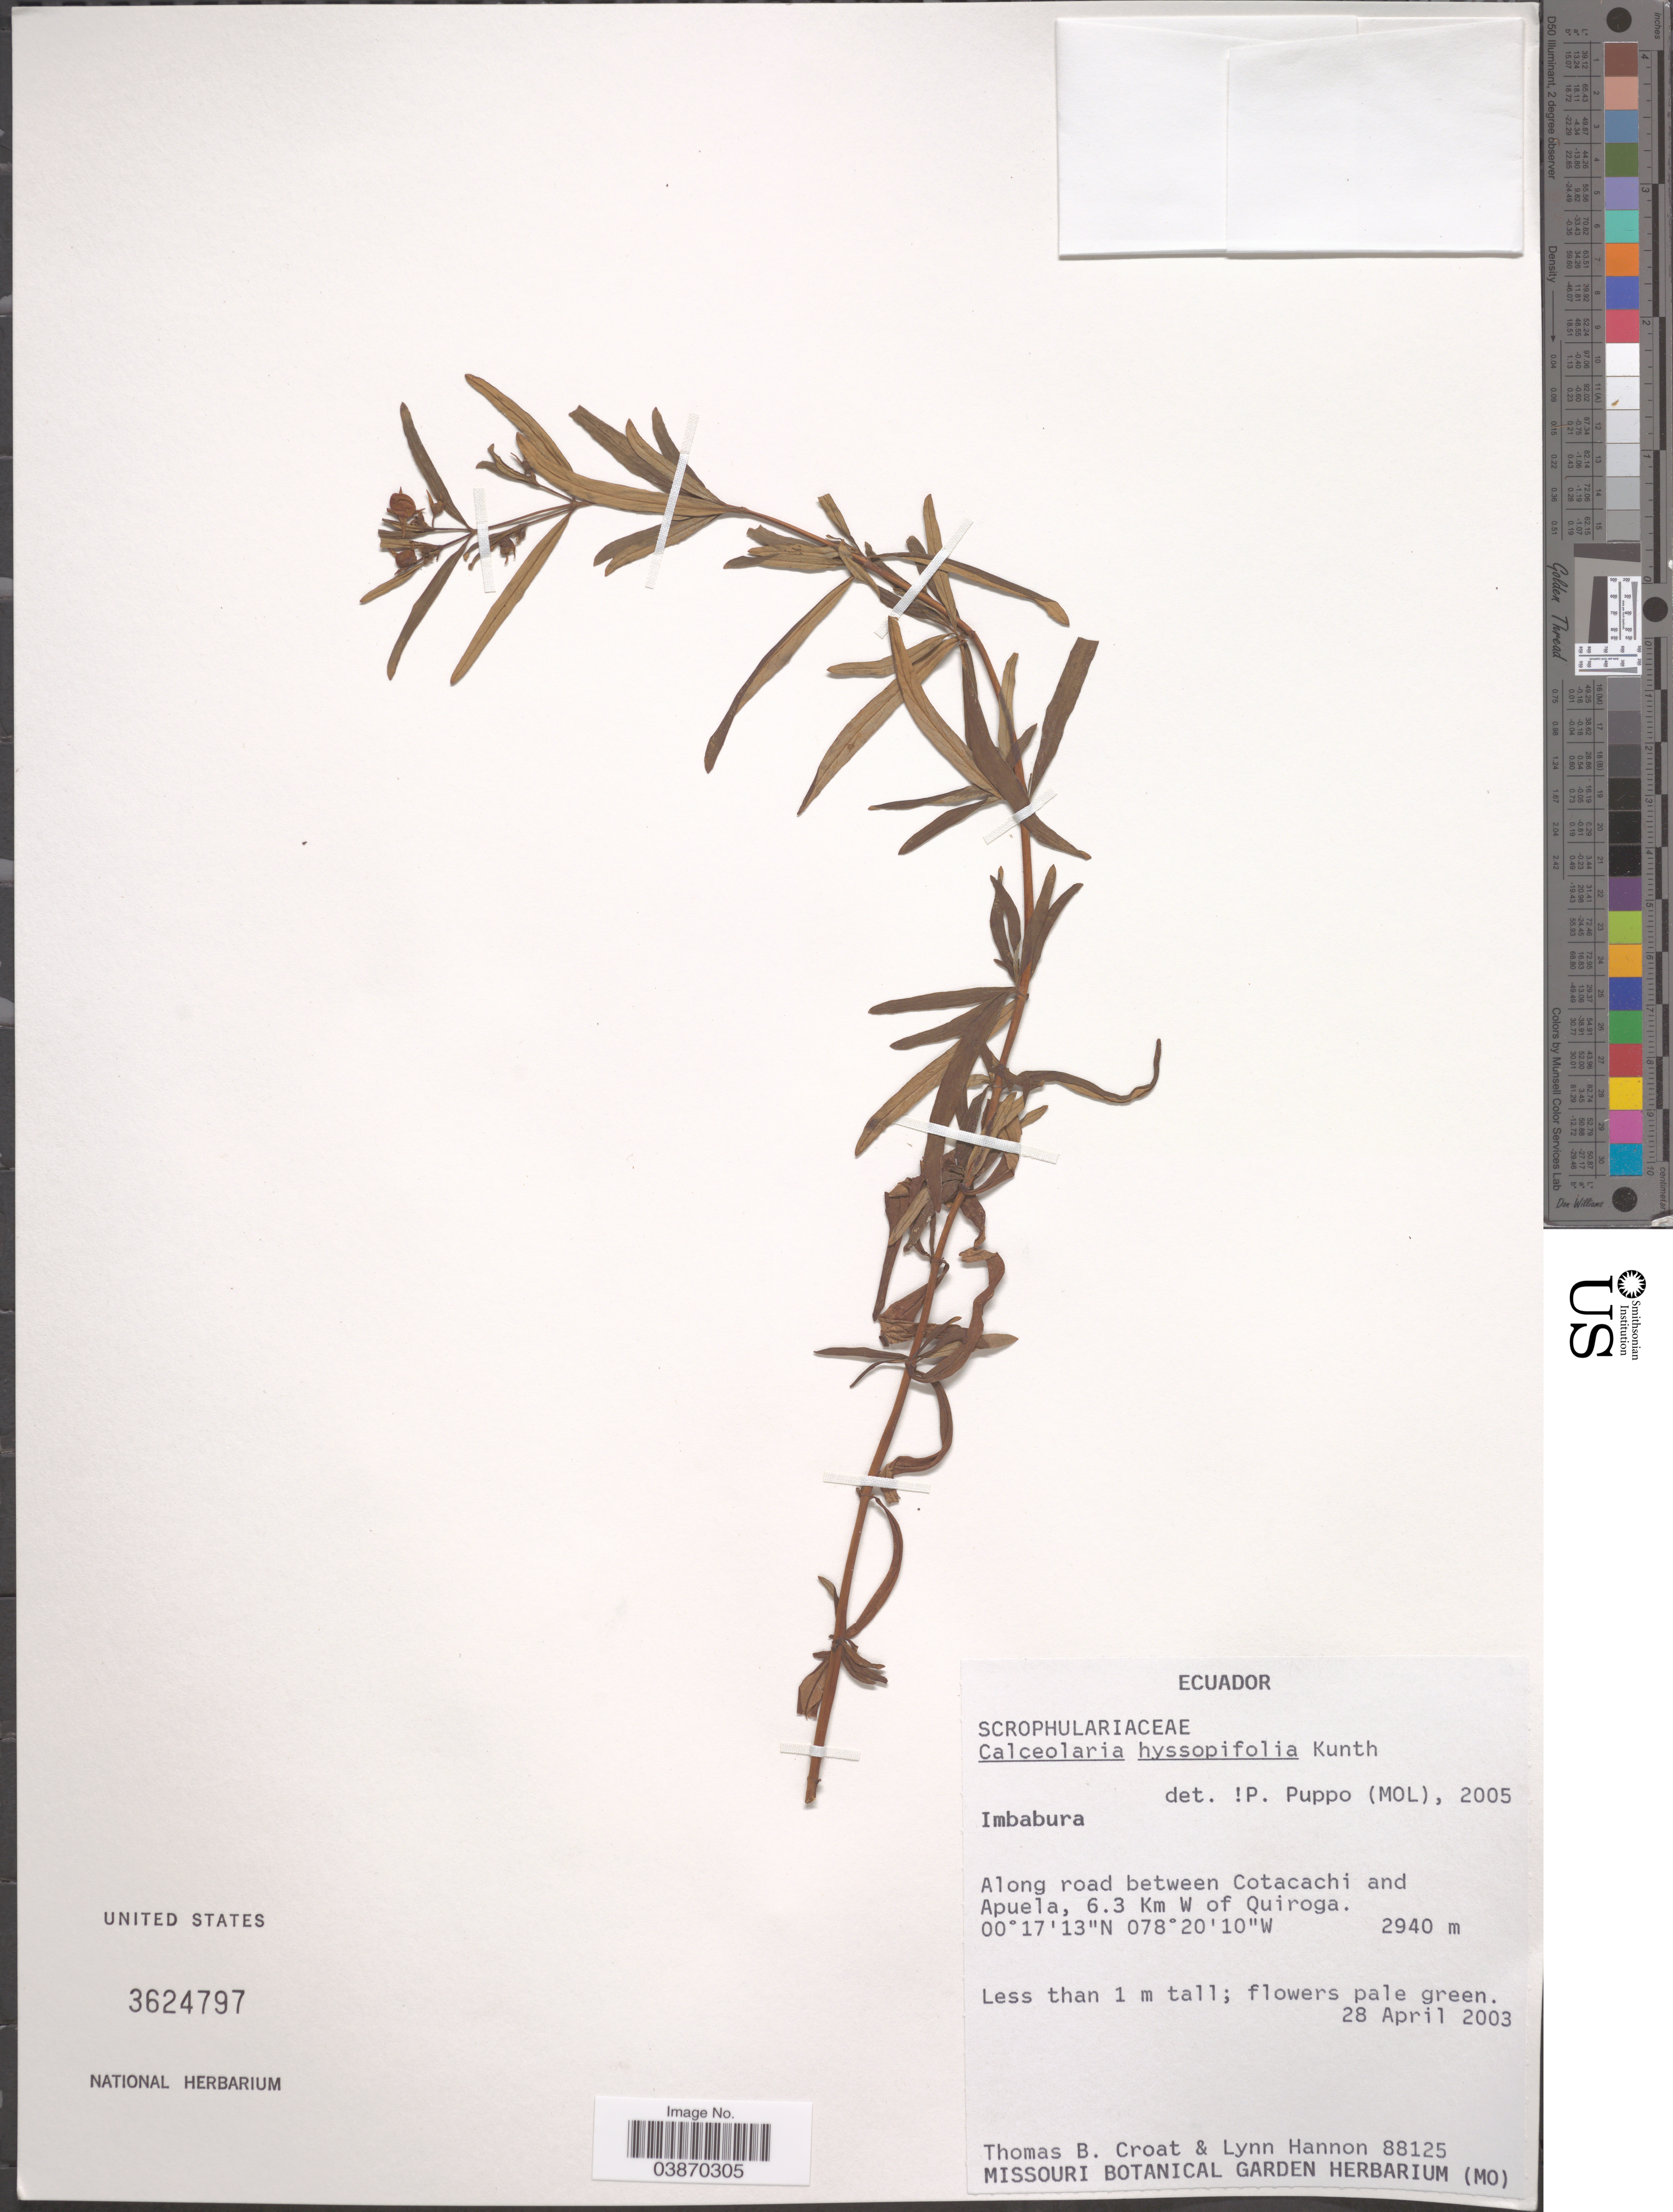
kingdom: Plantae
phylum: Tracheophyta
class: Magnoliopsida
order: Lamiales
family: Calceolariaceae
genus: Calceolaria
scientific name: Calceolaria hyssopifolia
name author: Kunth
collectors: T. B. Croat & L. Hannon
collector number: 88125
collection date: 2003-04-28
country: Ecuador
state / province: Imbabura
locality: Along road between Cotacachi and Apuela, 6.3 Km W of Quiroga.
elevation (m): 2940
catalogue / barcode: US 3624797